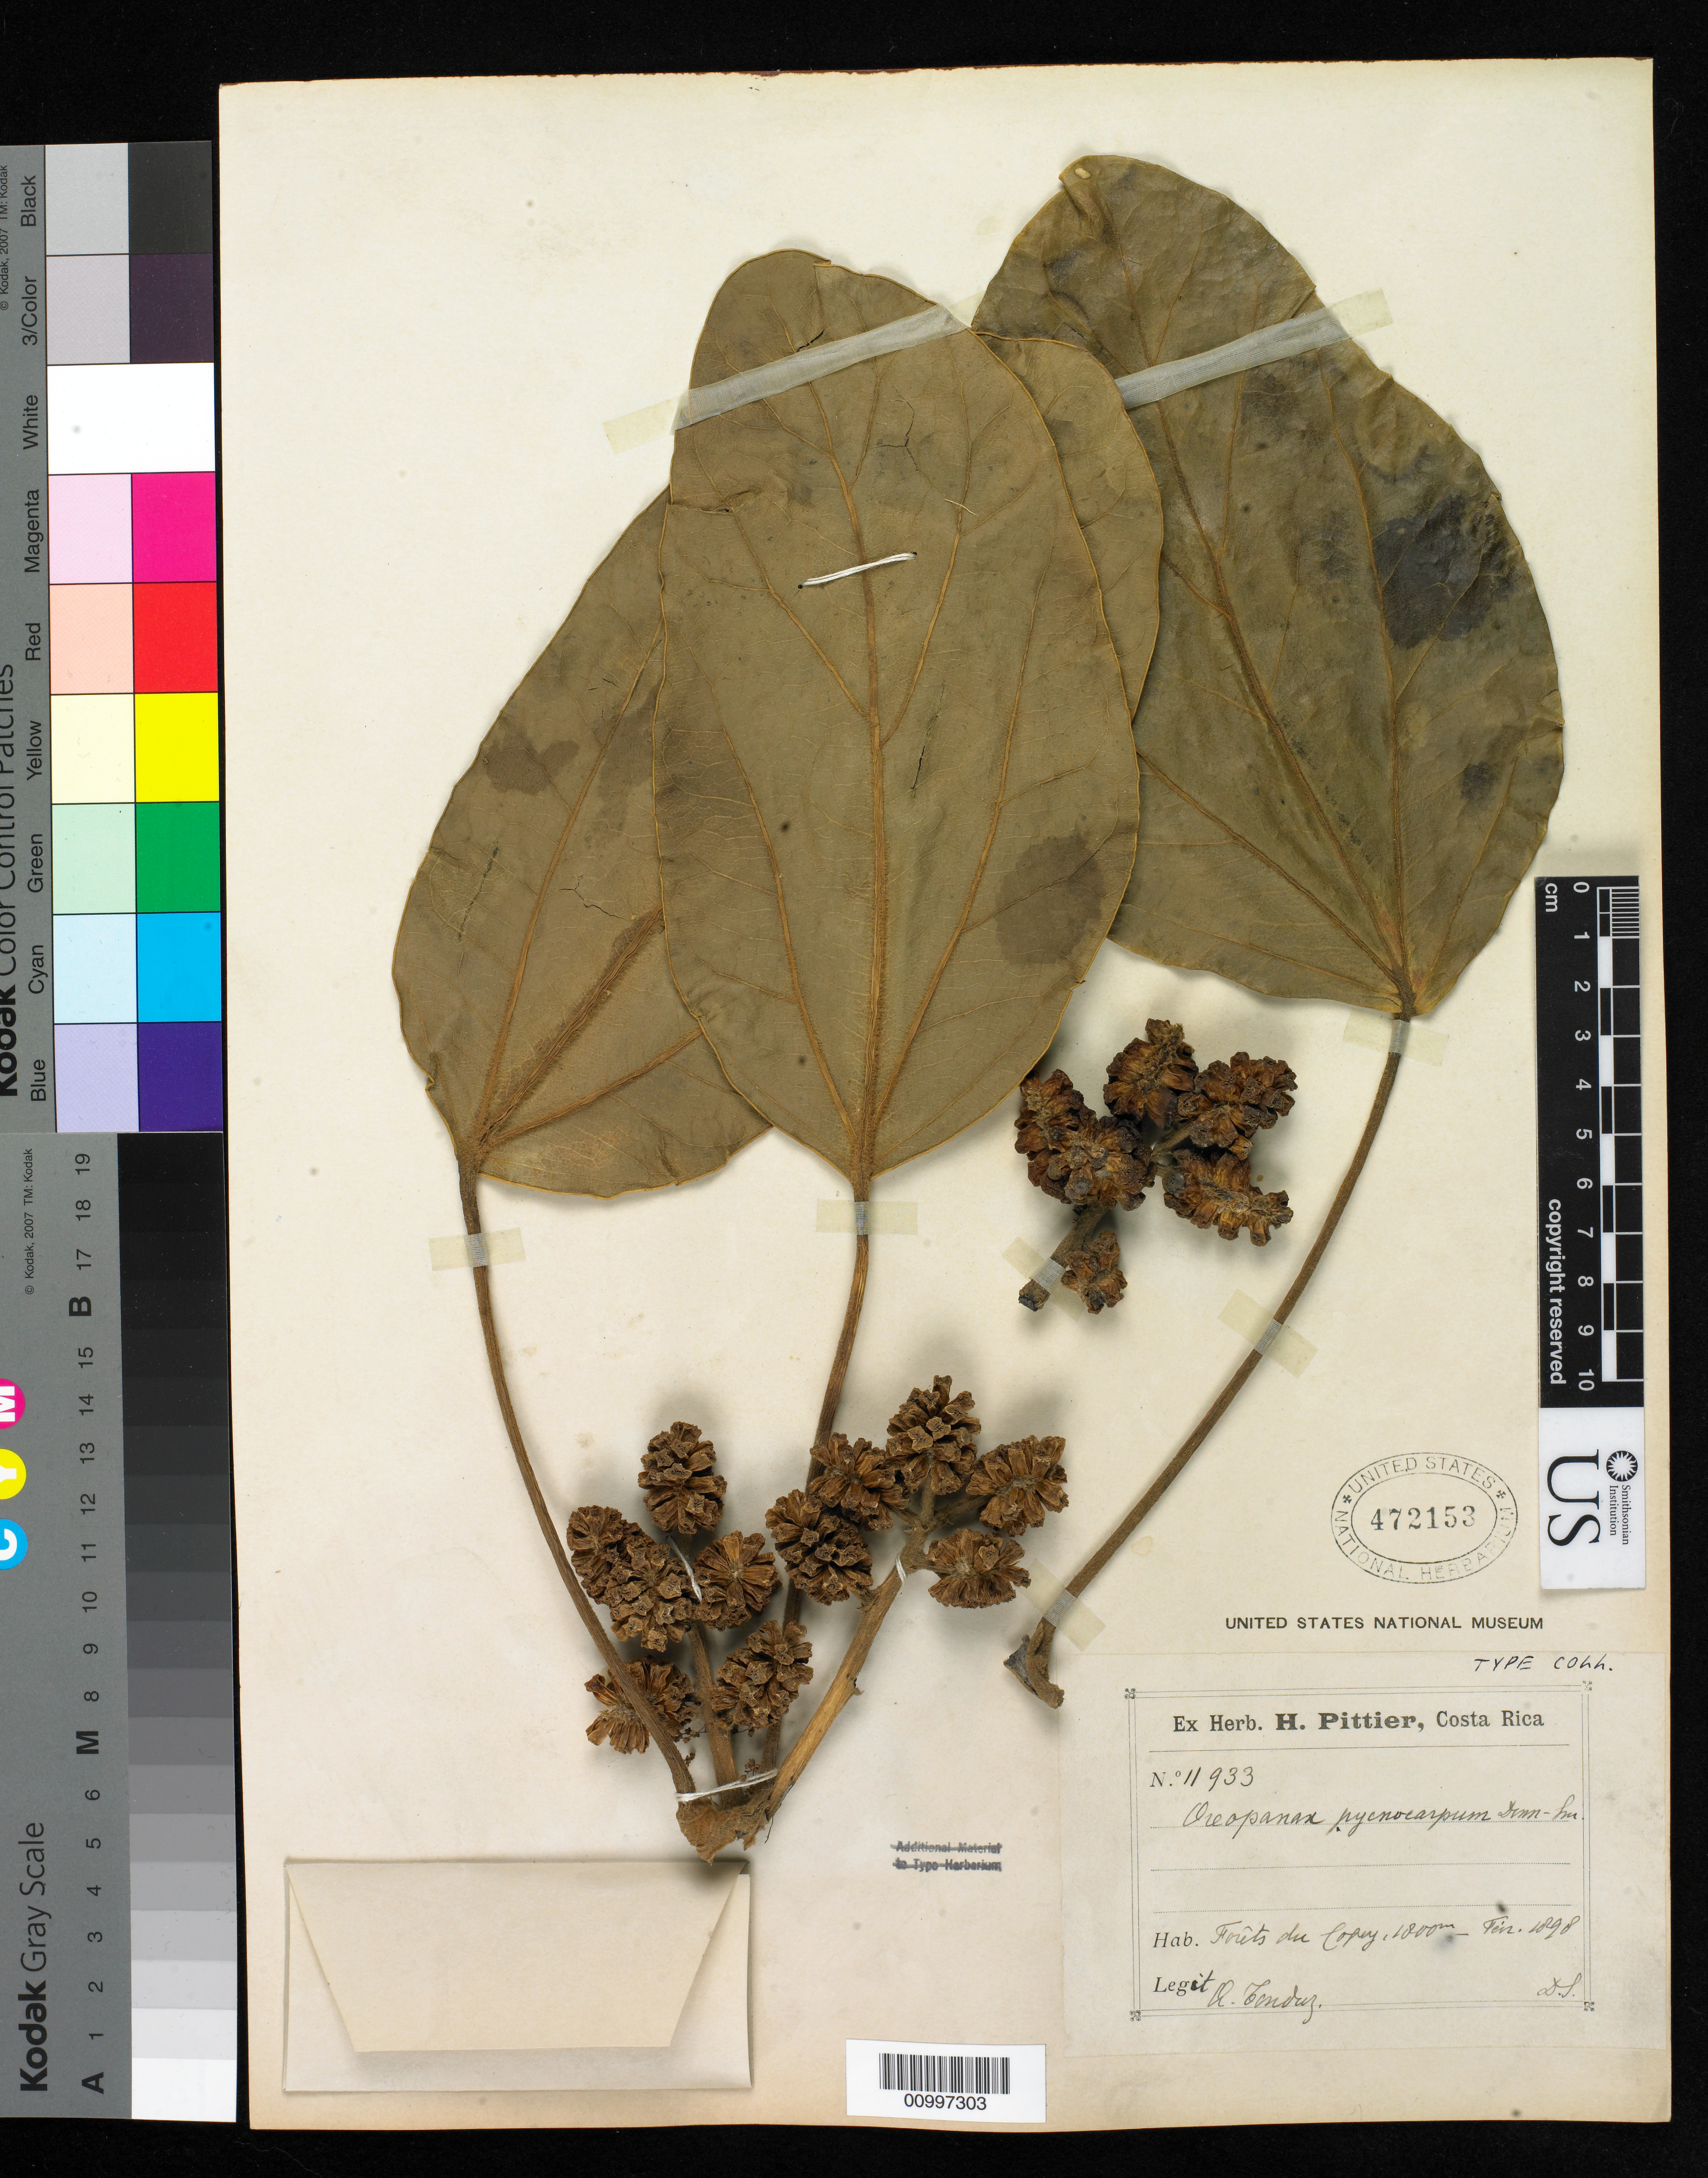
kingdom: Plantae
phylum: Tracheophyta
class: Magnoliopsida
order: Apiales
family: Araliaceae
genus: Oreopanax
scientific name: Oreopanax pycnocarpus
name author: Donn. Sm.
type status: Isotype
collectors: A. Tonduz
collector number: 11933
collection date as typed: Feb 1898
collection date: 1898-02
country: Costa Rica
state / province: Cartago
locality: Forests of Copey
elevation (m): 1800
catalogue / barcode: US 472153